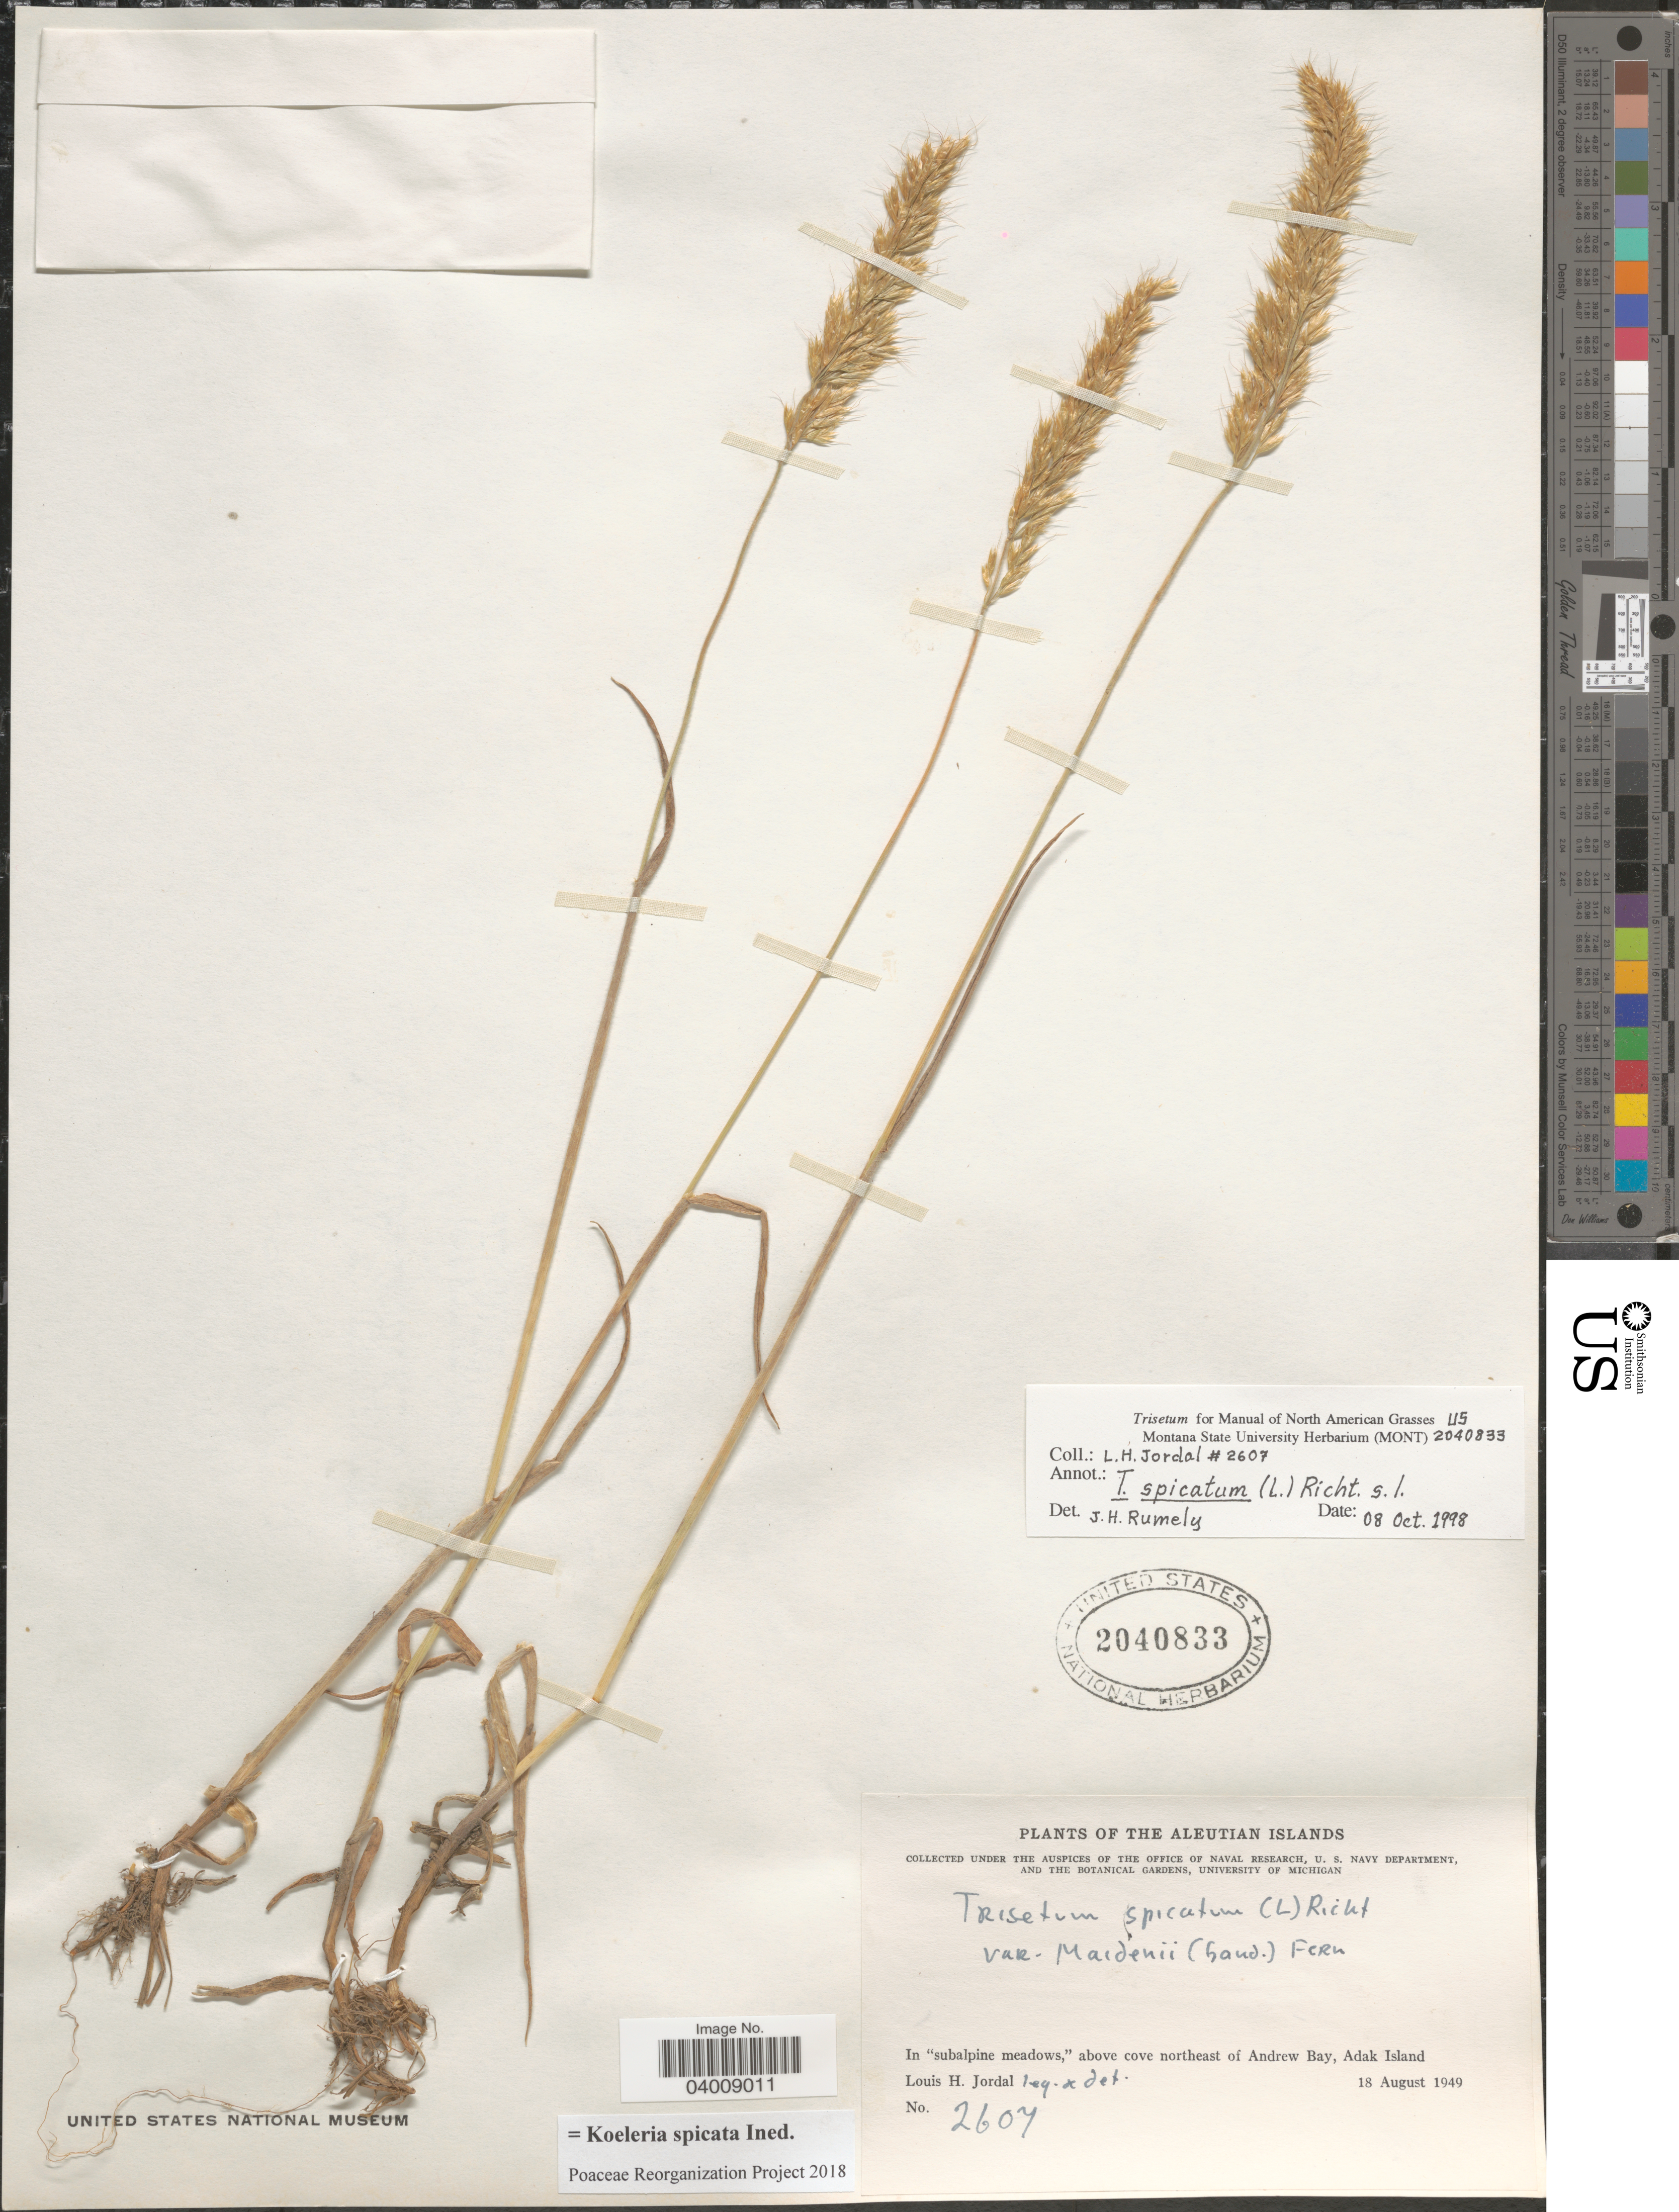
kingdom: Plantae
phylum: Tracheophyta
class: Liliopsida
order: Poales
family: Poaceae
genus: Koeleria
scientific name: Koeleria spicata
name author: (L.) Barberá et al.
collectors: L. Jordal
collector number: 2607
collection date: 1949-08-18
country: United States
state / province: Alaska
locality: Aleutian Islands. In "subalpine meadows," above cove northeast of Andrew Bay, Adak Island.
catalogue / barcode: US 2040833